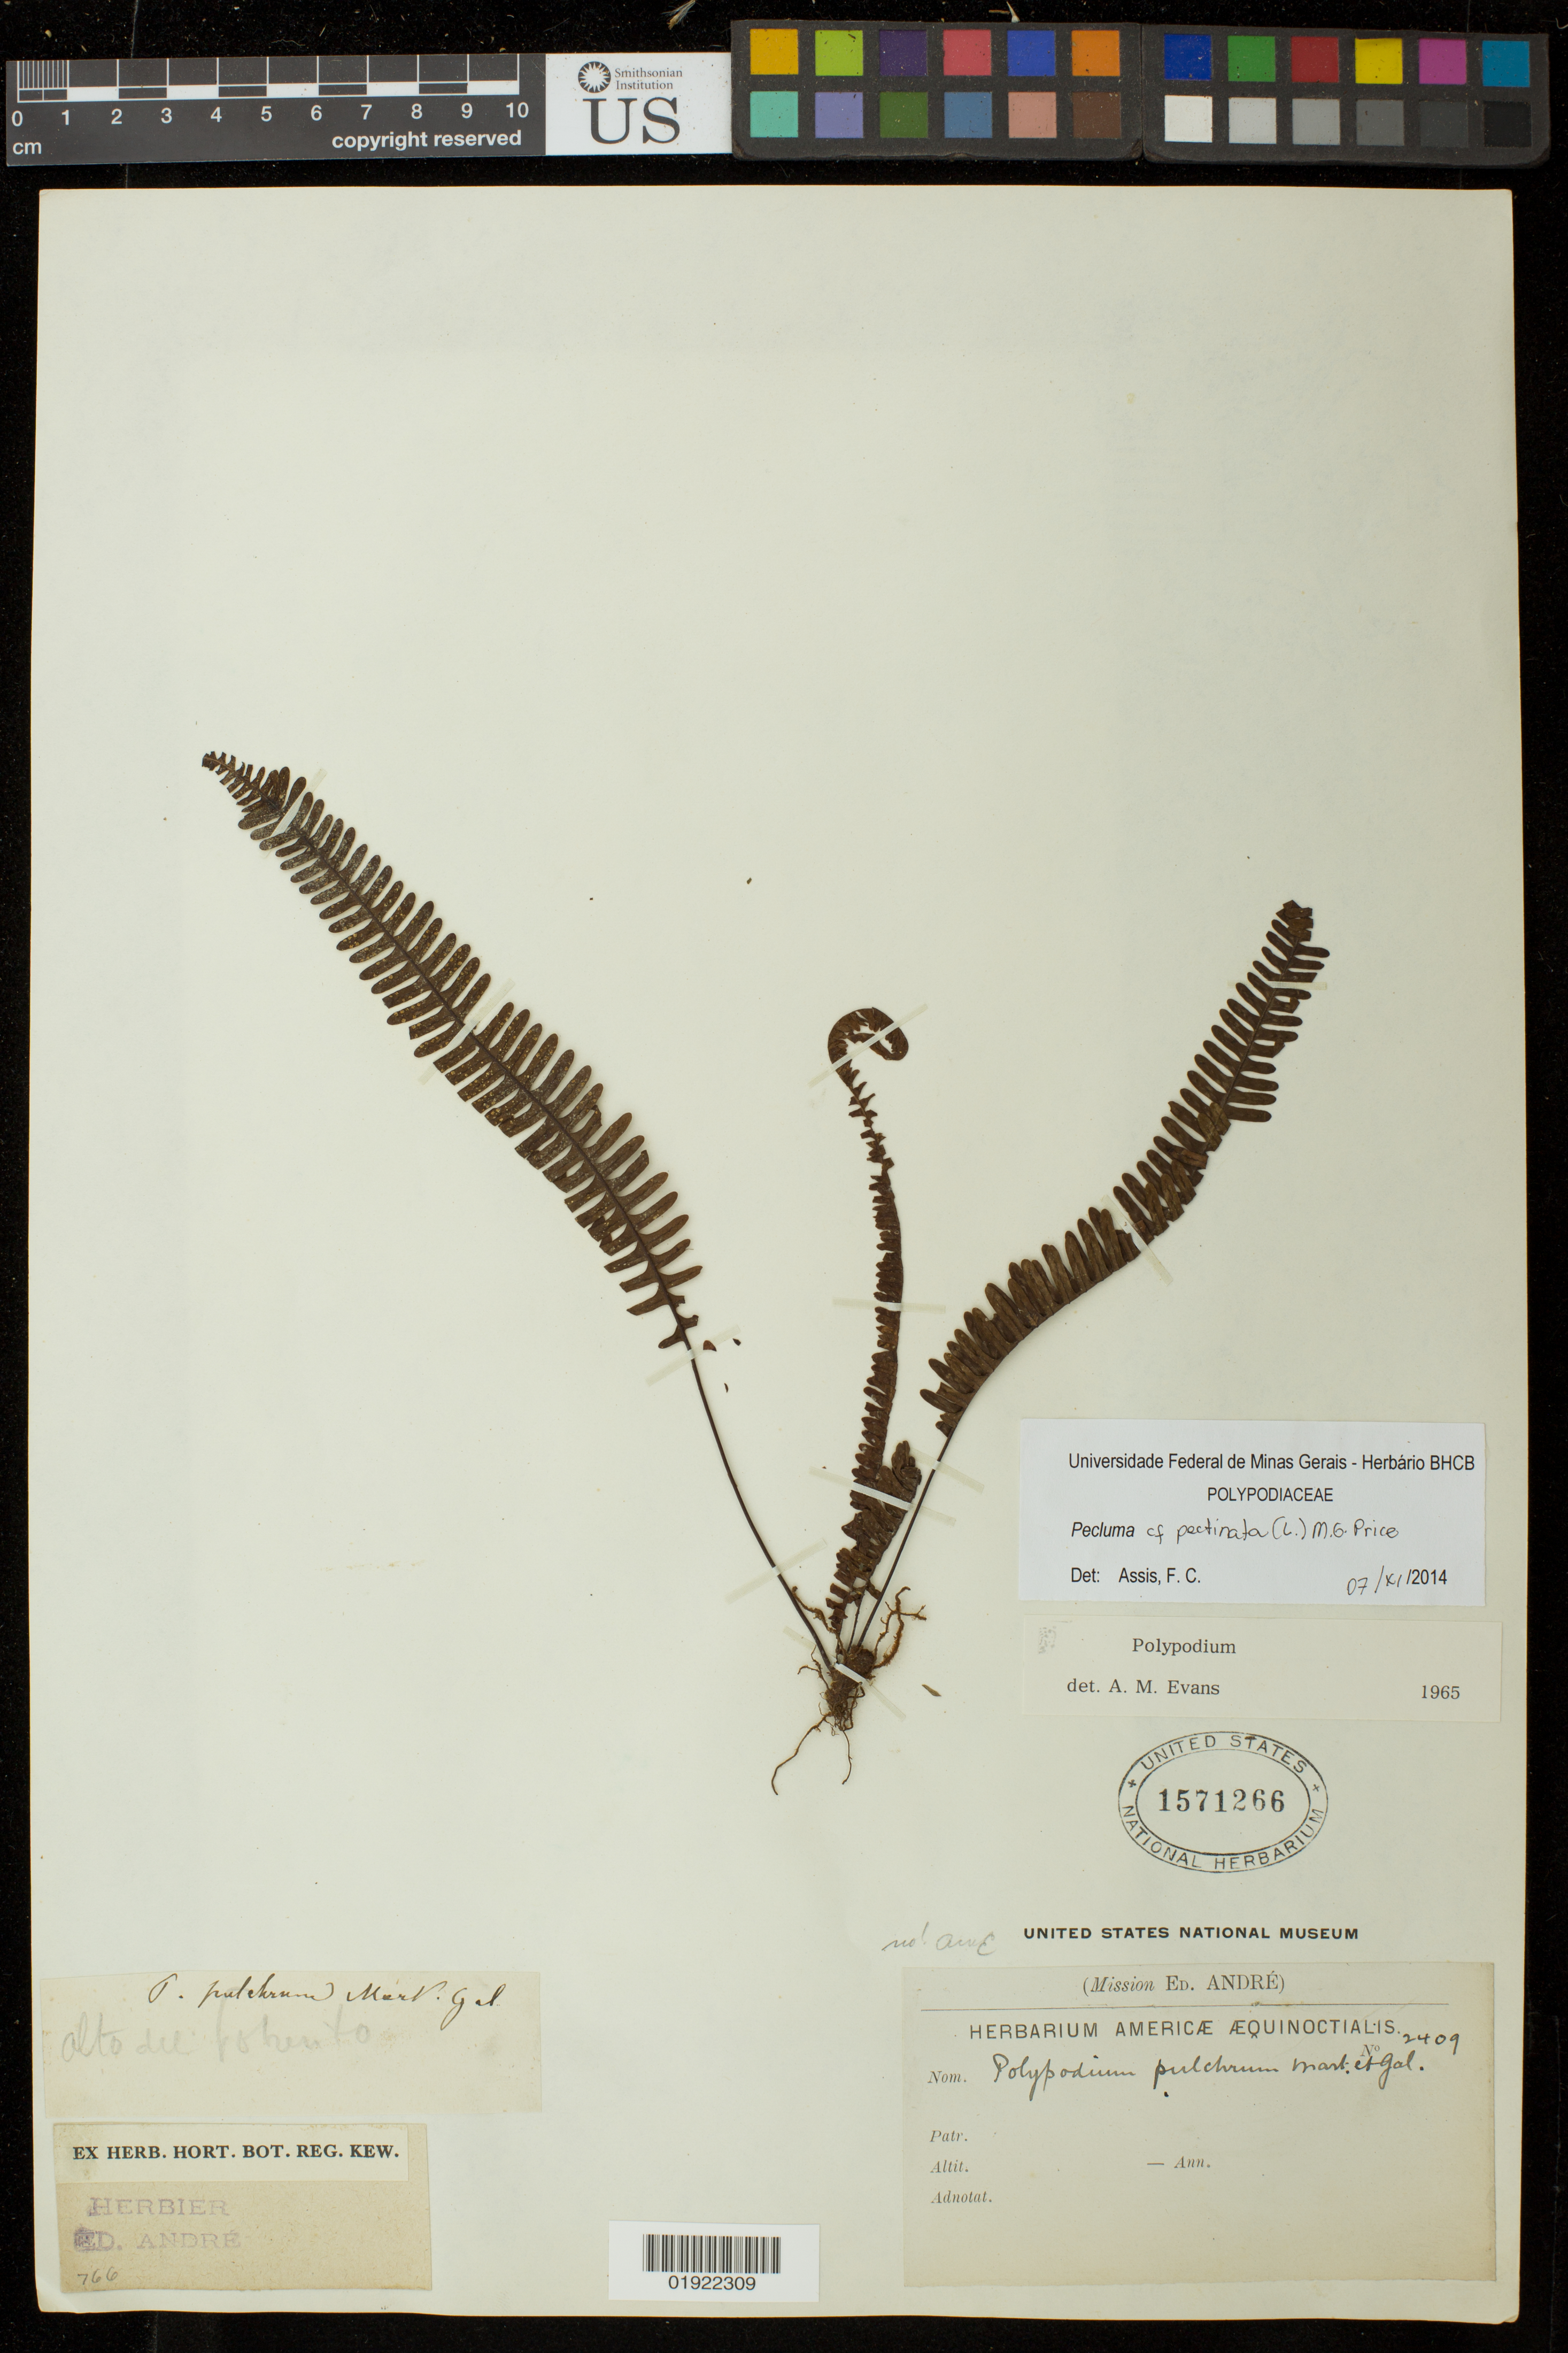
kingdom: Plantae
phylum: Tracheophyta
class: Polypodiopsida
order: Polypodiales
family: Polypodiaceae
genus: Pecluma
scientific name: Pecluma pectinata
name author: (L.) M.G. Price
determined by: Assis, F. C.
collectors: M. Andre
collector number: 2409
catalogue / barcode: US 1571266